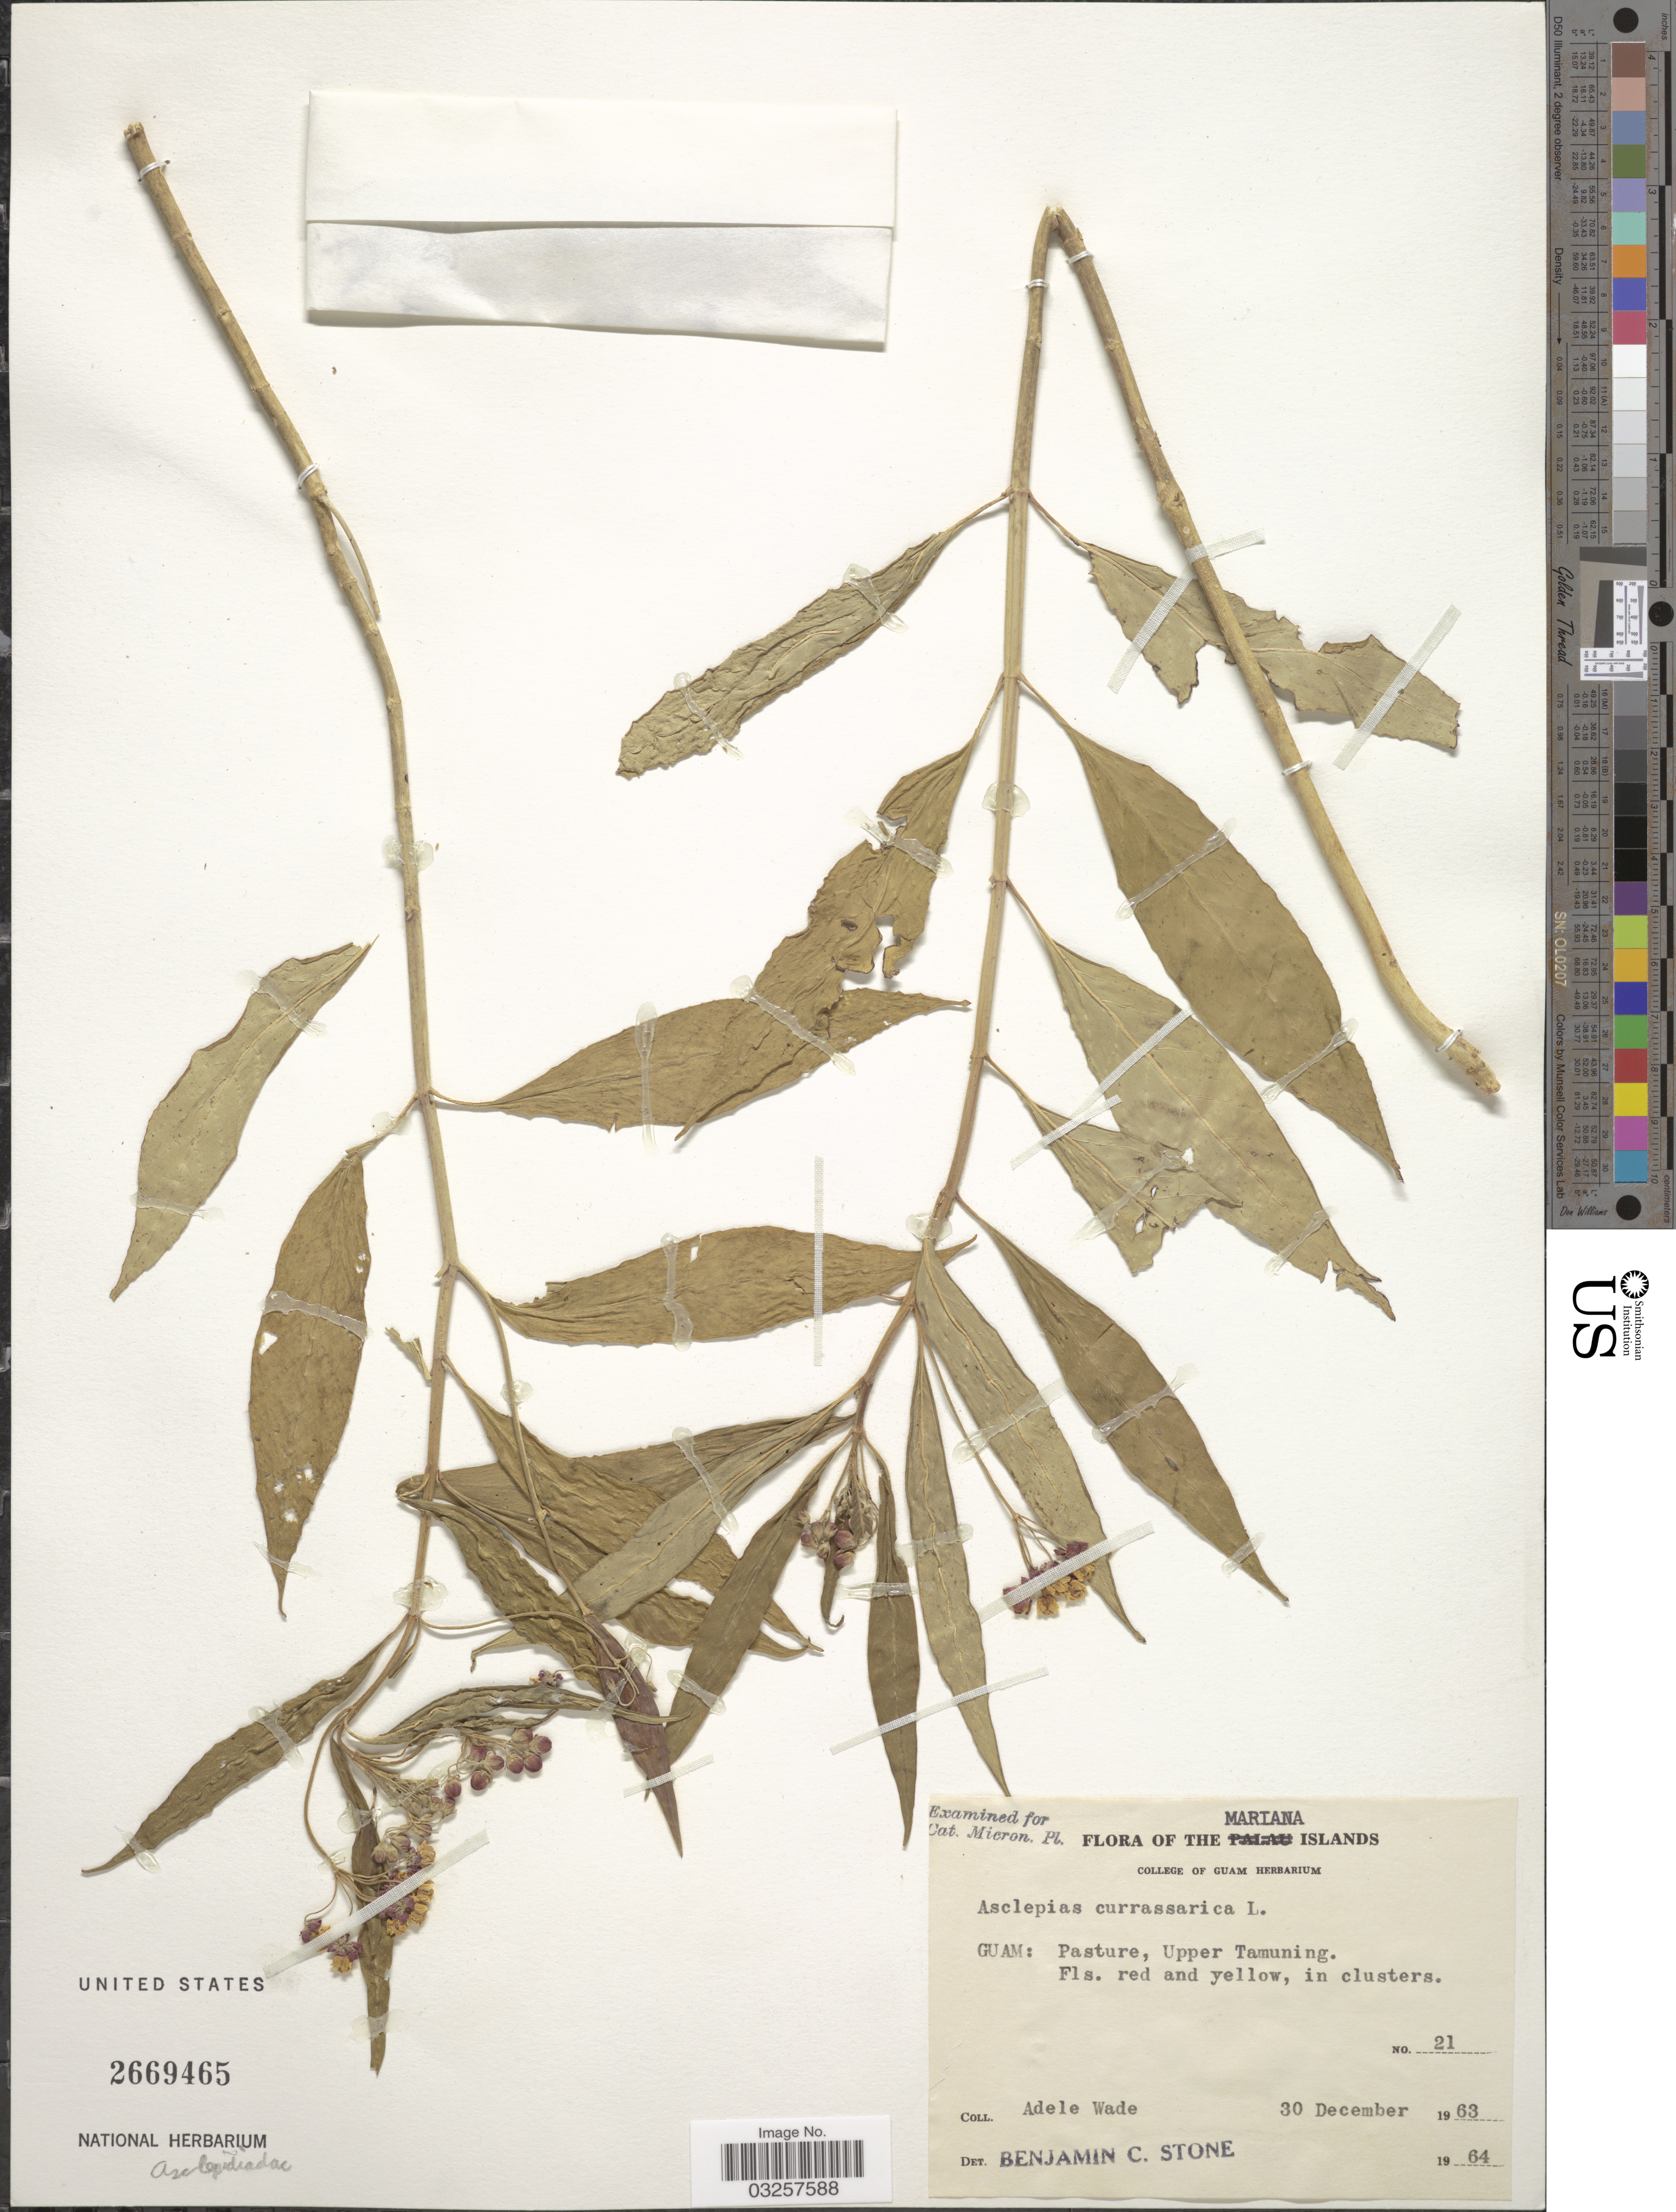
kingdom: Plantae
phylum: Tracheophyta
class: Magnoliopsida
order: Gentianales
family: Apocynaceae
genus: Asclepias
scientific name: Asclepias curassavica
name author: L.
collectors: A. Wade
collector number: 21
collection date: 1963-12-30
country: Guam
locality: Mariana Islands. Pasture, Upper Tamuning.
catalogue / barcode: US 2669465